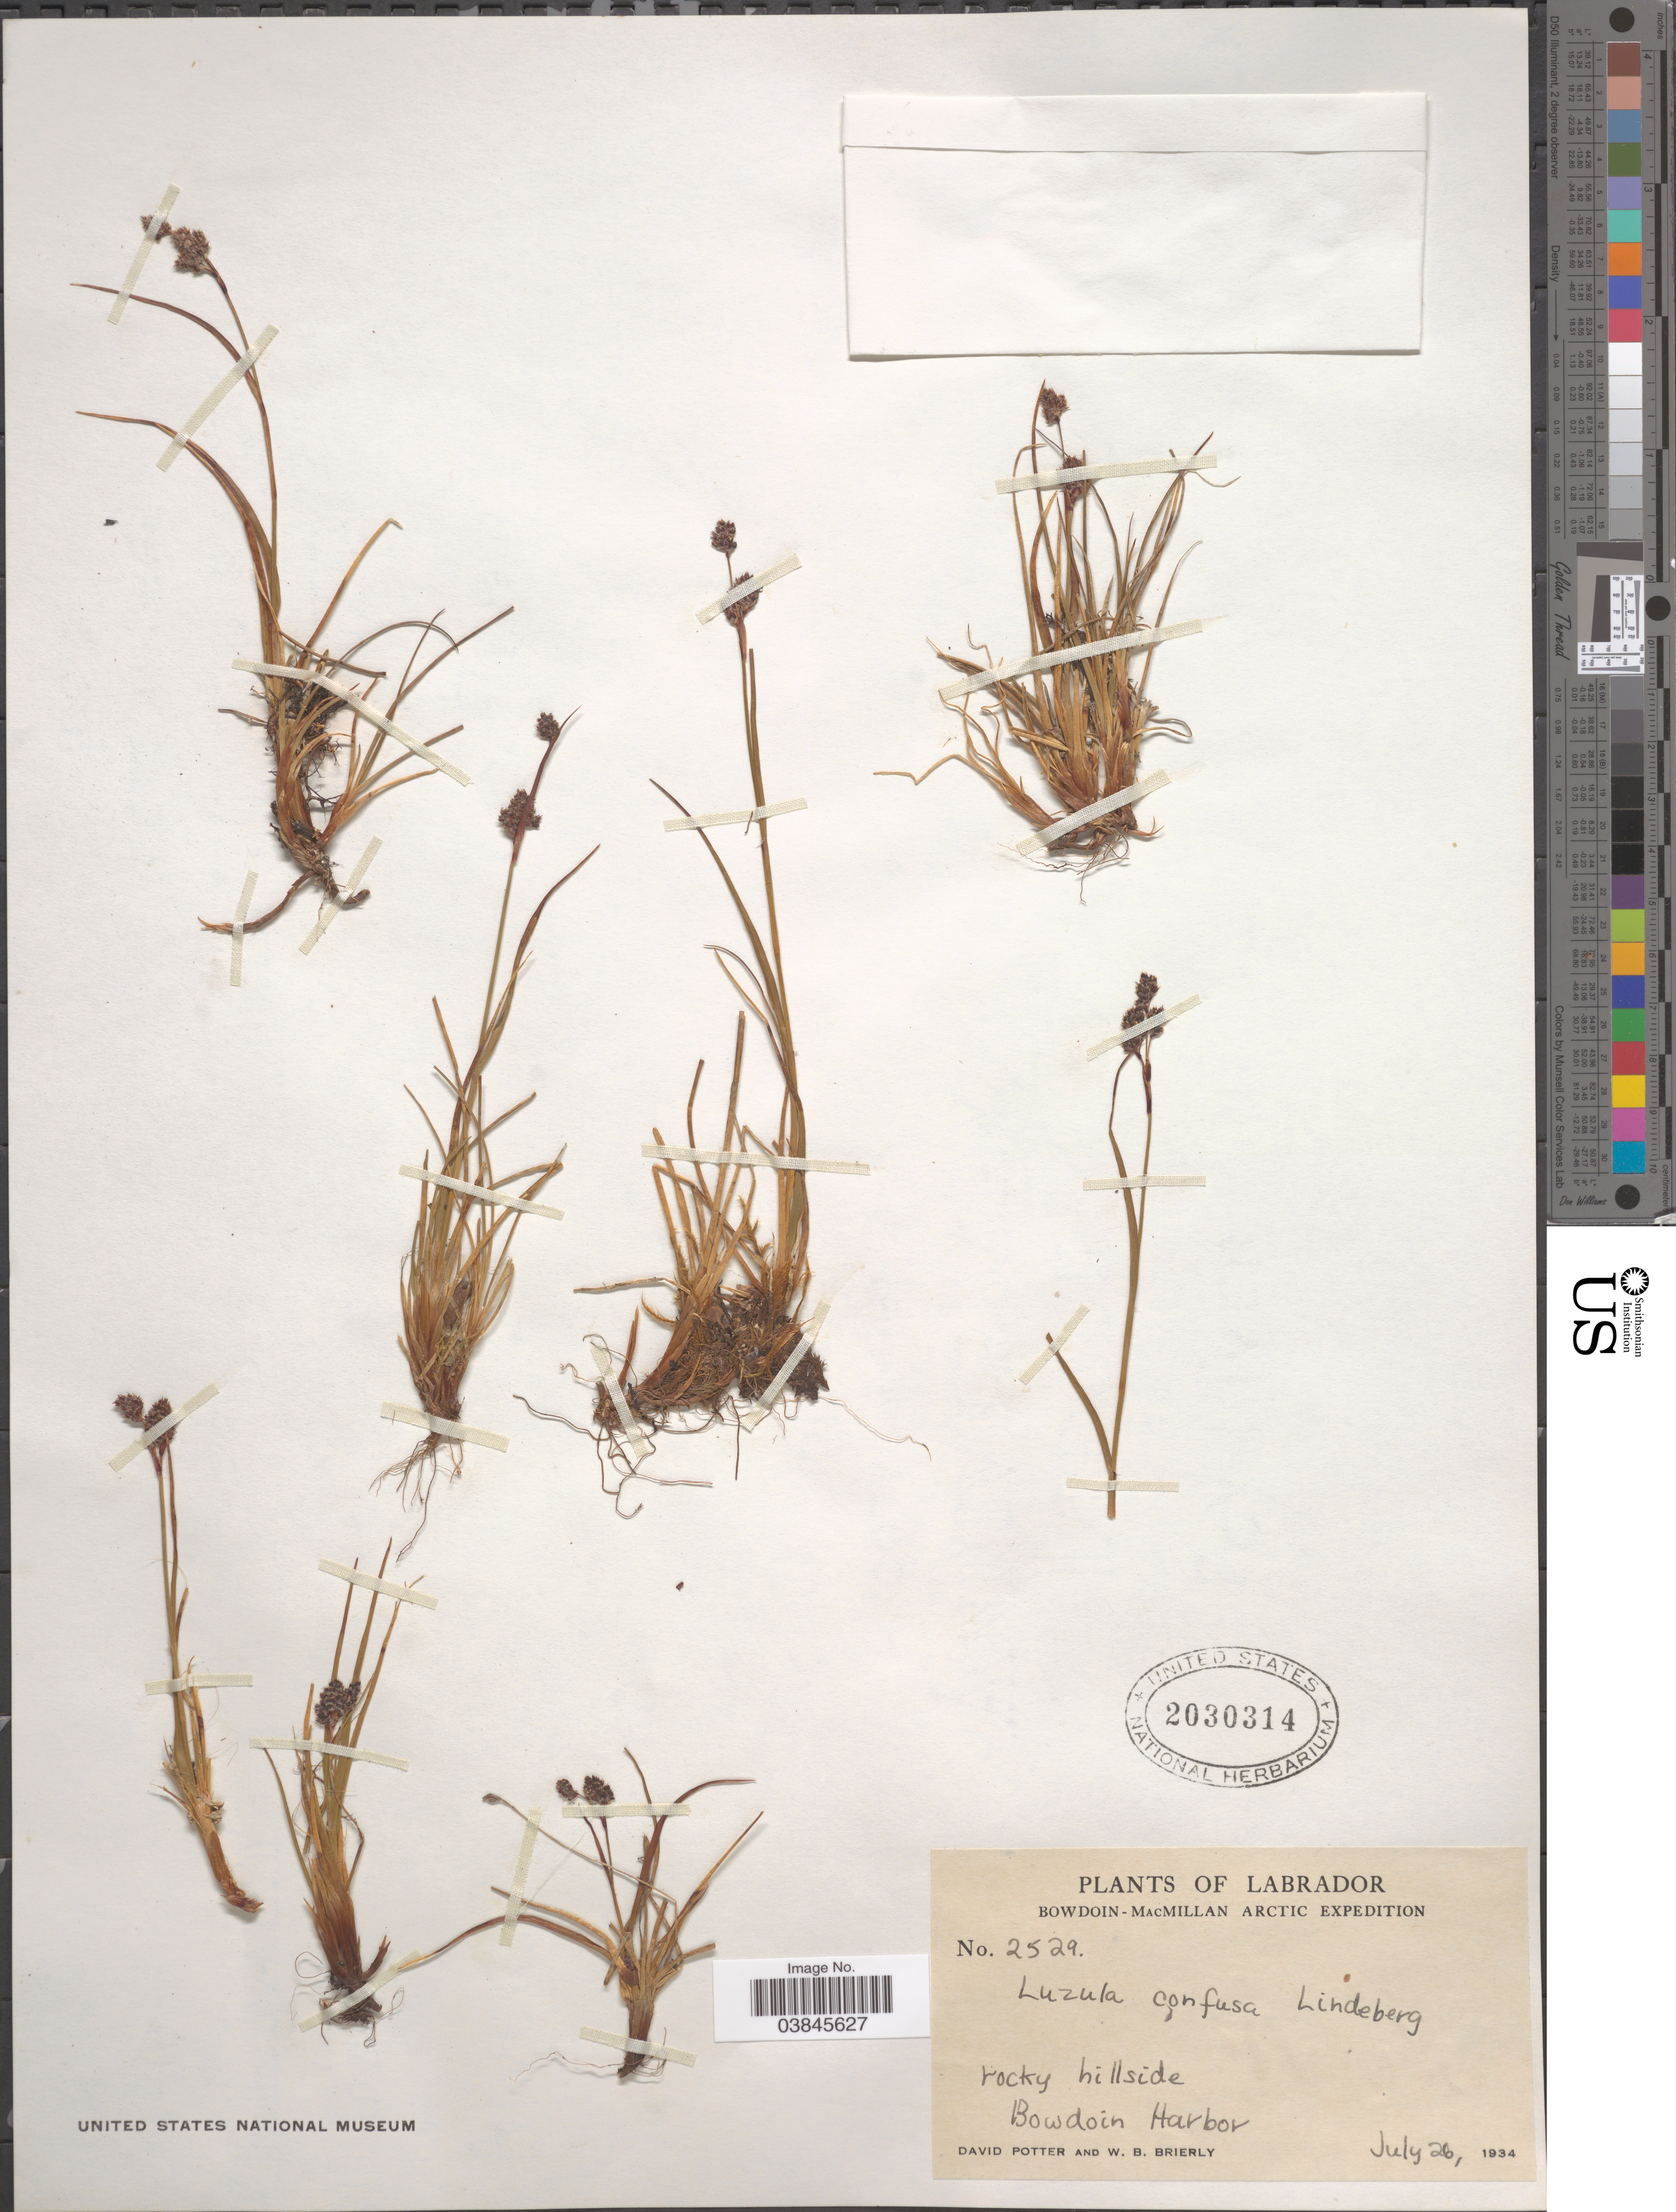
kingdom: Plantae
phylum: Tracheophyta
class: Liliopsida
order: Poales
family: Juncaceae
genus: Luzula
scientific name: Luzula confusa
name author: Lindeb.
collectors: D. Potter & W. Brierly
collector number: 2529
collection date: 1934-07-26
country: Canada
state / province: Newfoundland and Labrador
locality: Labrador. Rocky hillside Bowdoin Harbor.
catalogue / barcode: US 2030314